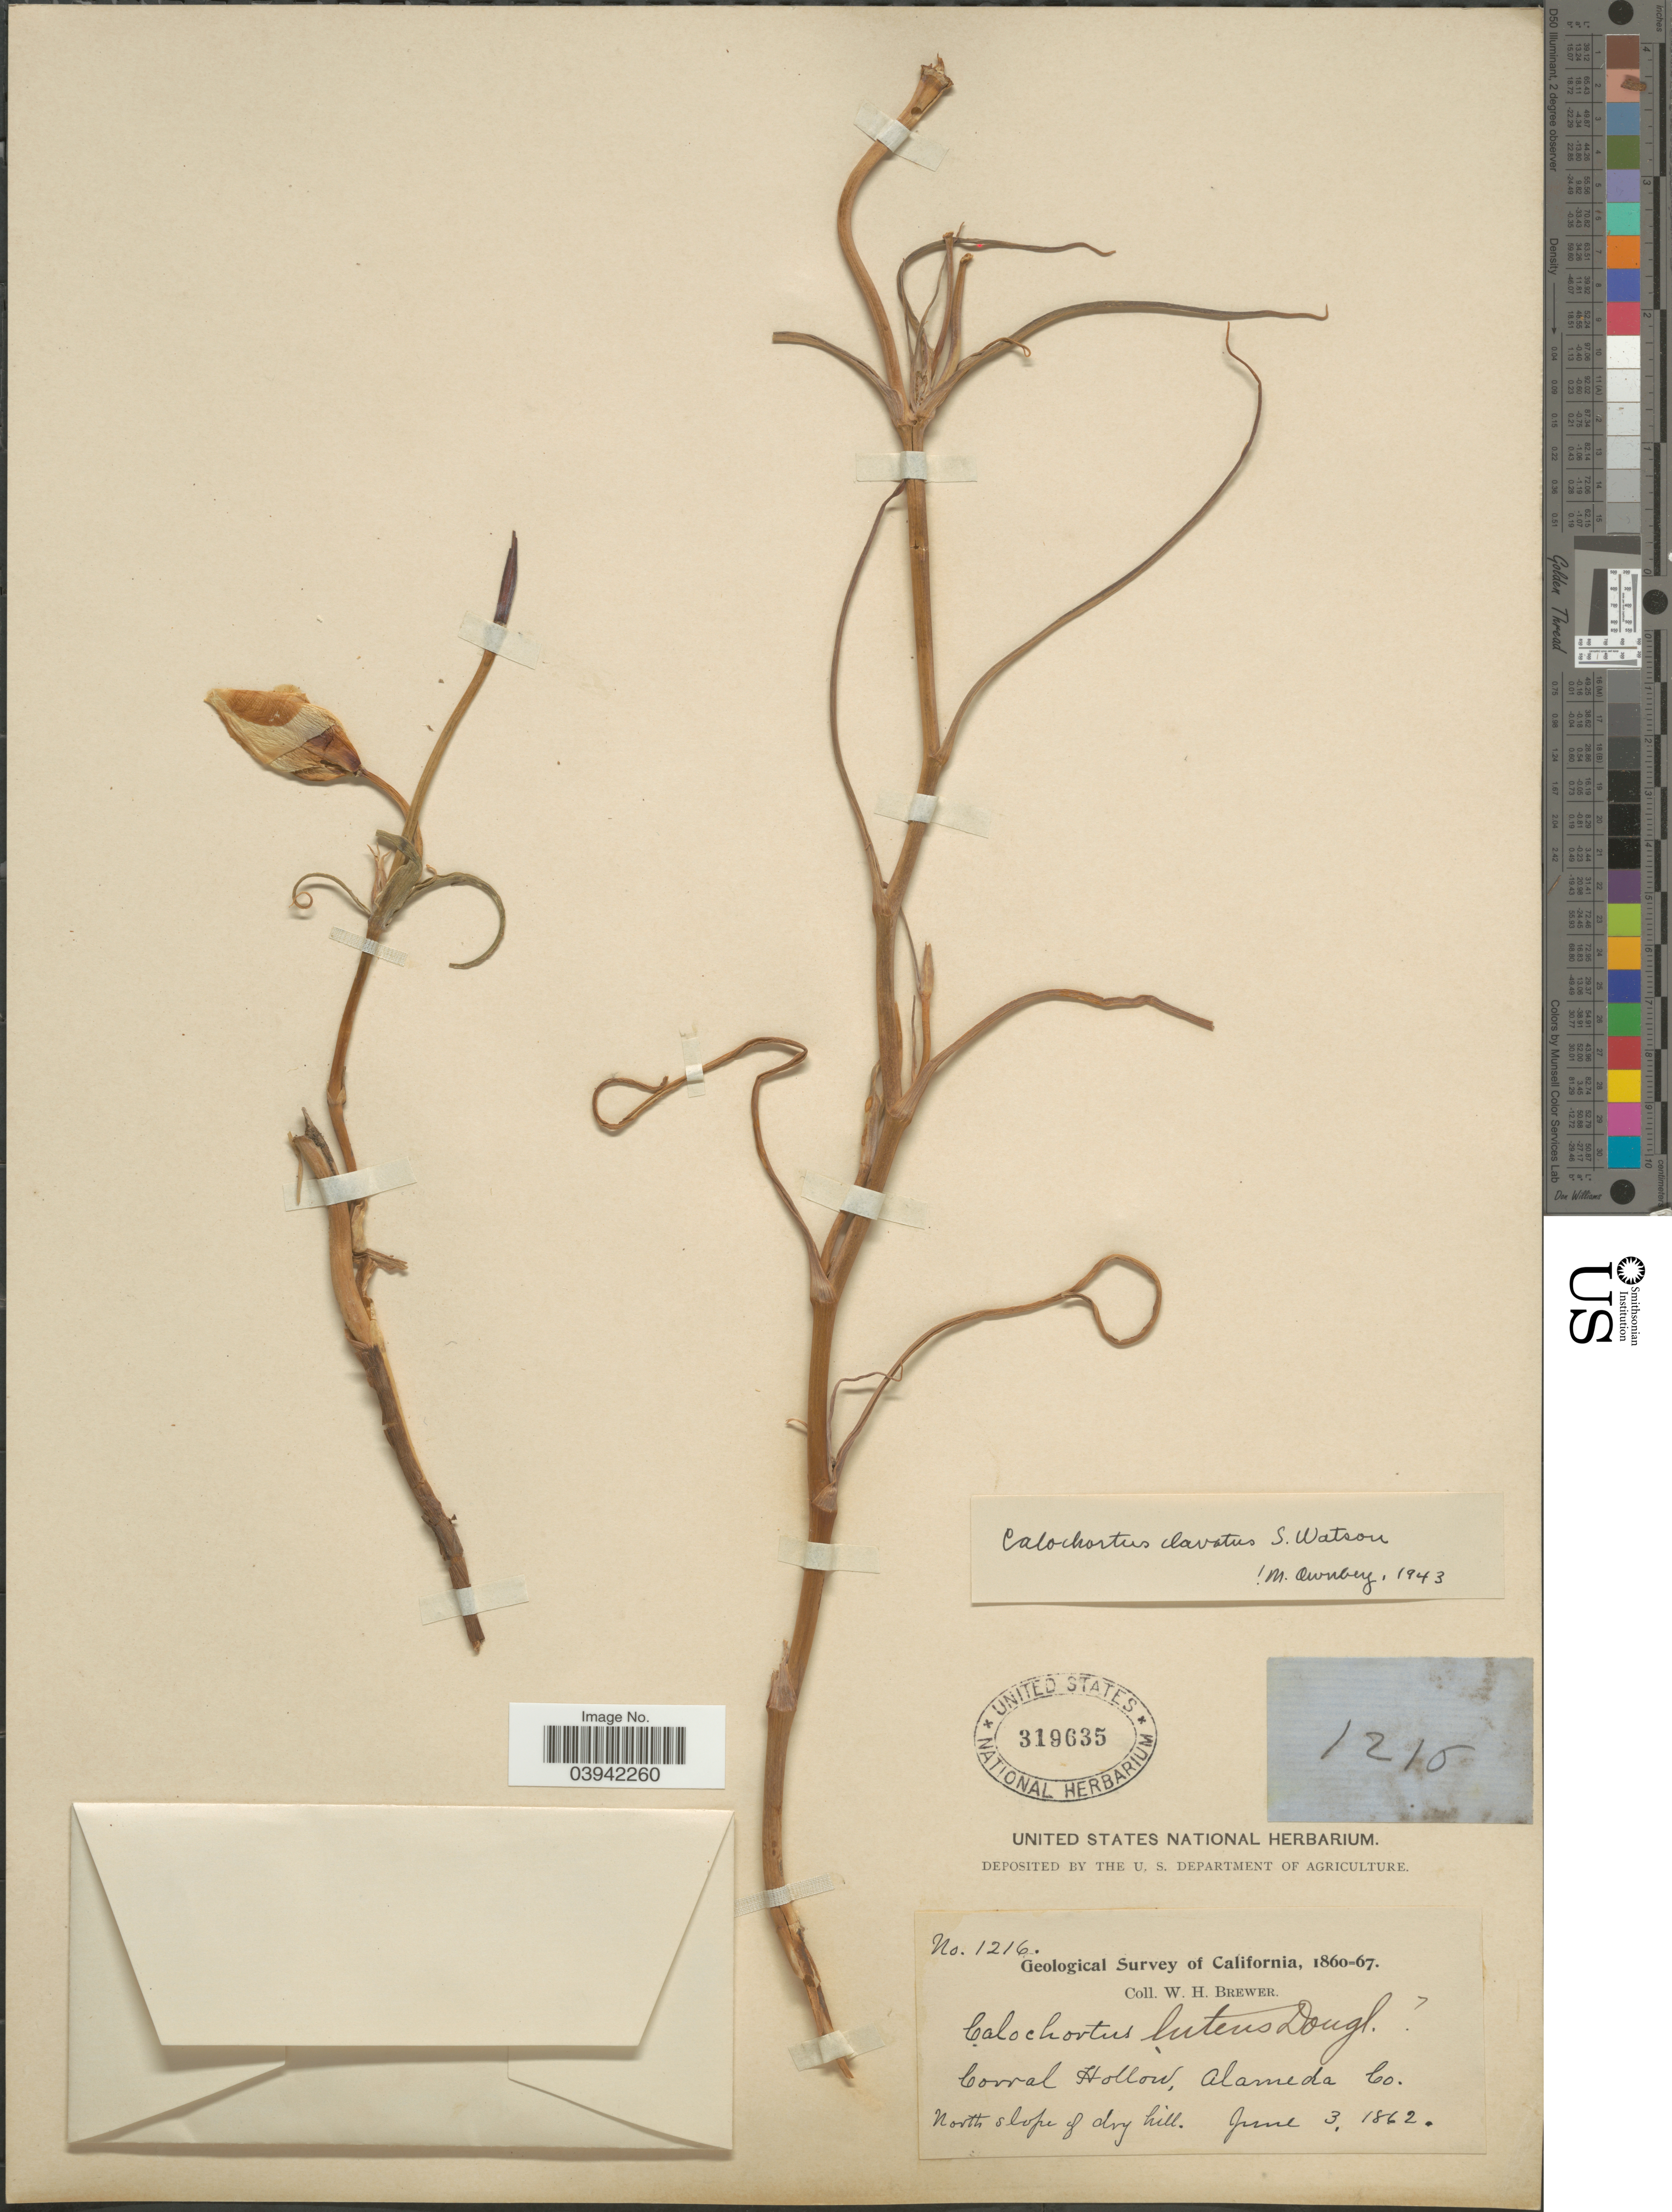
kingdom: Plantae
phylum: Tracheophyta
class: Liliopsida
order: Liliales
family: Liliaceae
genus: Calochortus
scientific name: Calochortus clavatus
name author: S. Watson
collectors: W. H. Brewer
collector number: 1216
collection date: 1862-06-03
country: United States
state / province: California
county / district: Alameda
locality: Corral Hollow, Alameda Co. North slope of dry hill.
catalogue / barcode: US 319635